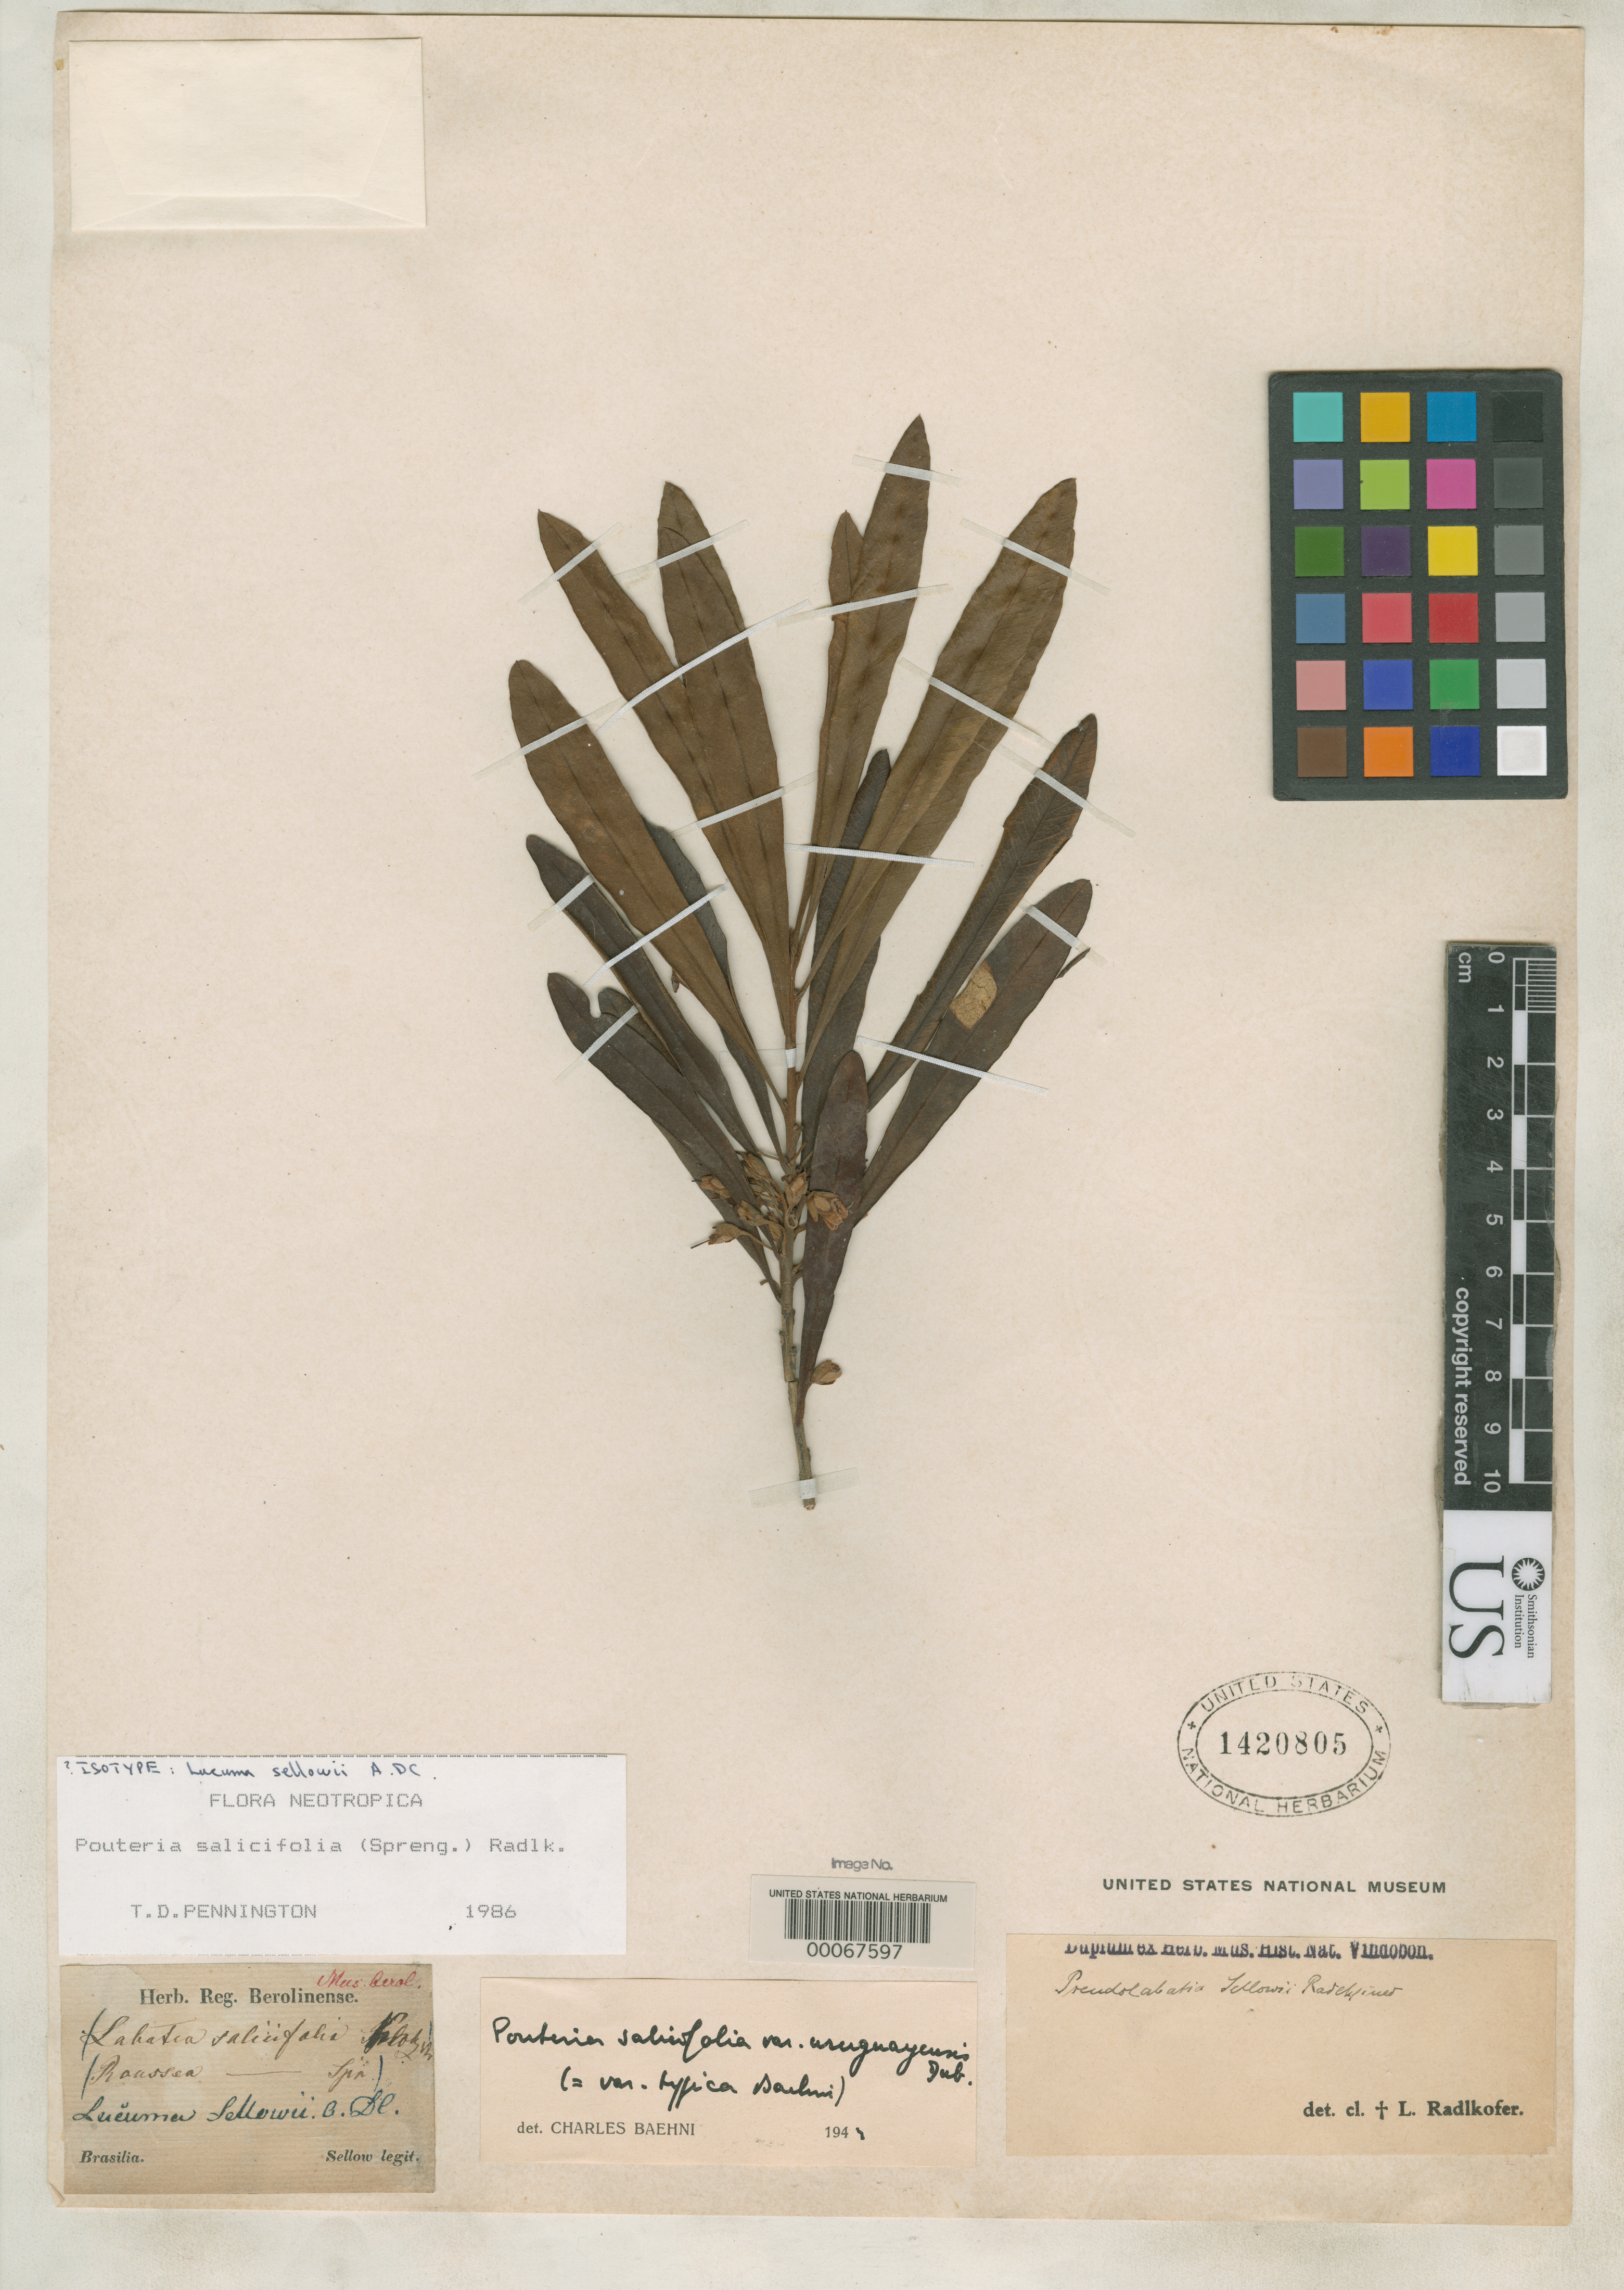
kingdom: Plantae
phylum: Tracheophyta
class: Magnoliopsida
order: Ericales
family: Sapotaceae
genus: Lucuma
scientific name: Lucuma sellowii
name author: A. DC. in DC.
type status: Possible Isotype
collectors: F. Sellow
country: Brazil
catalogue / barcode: US 1420805